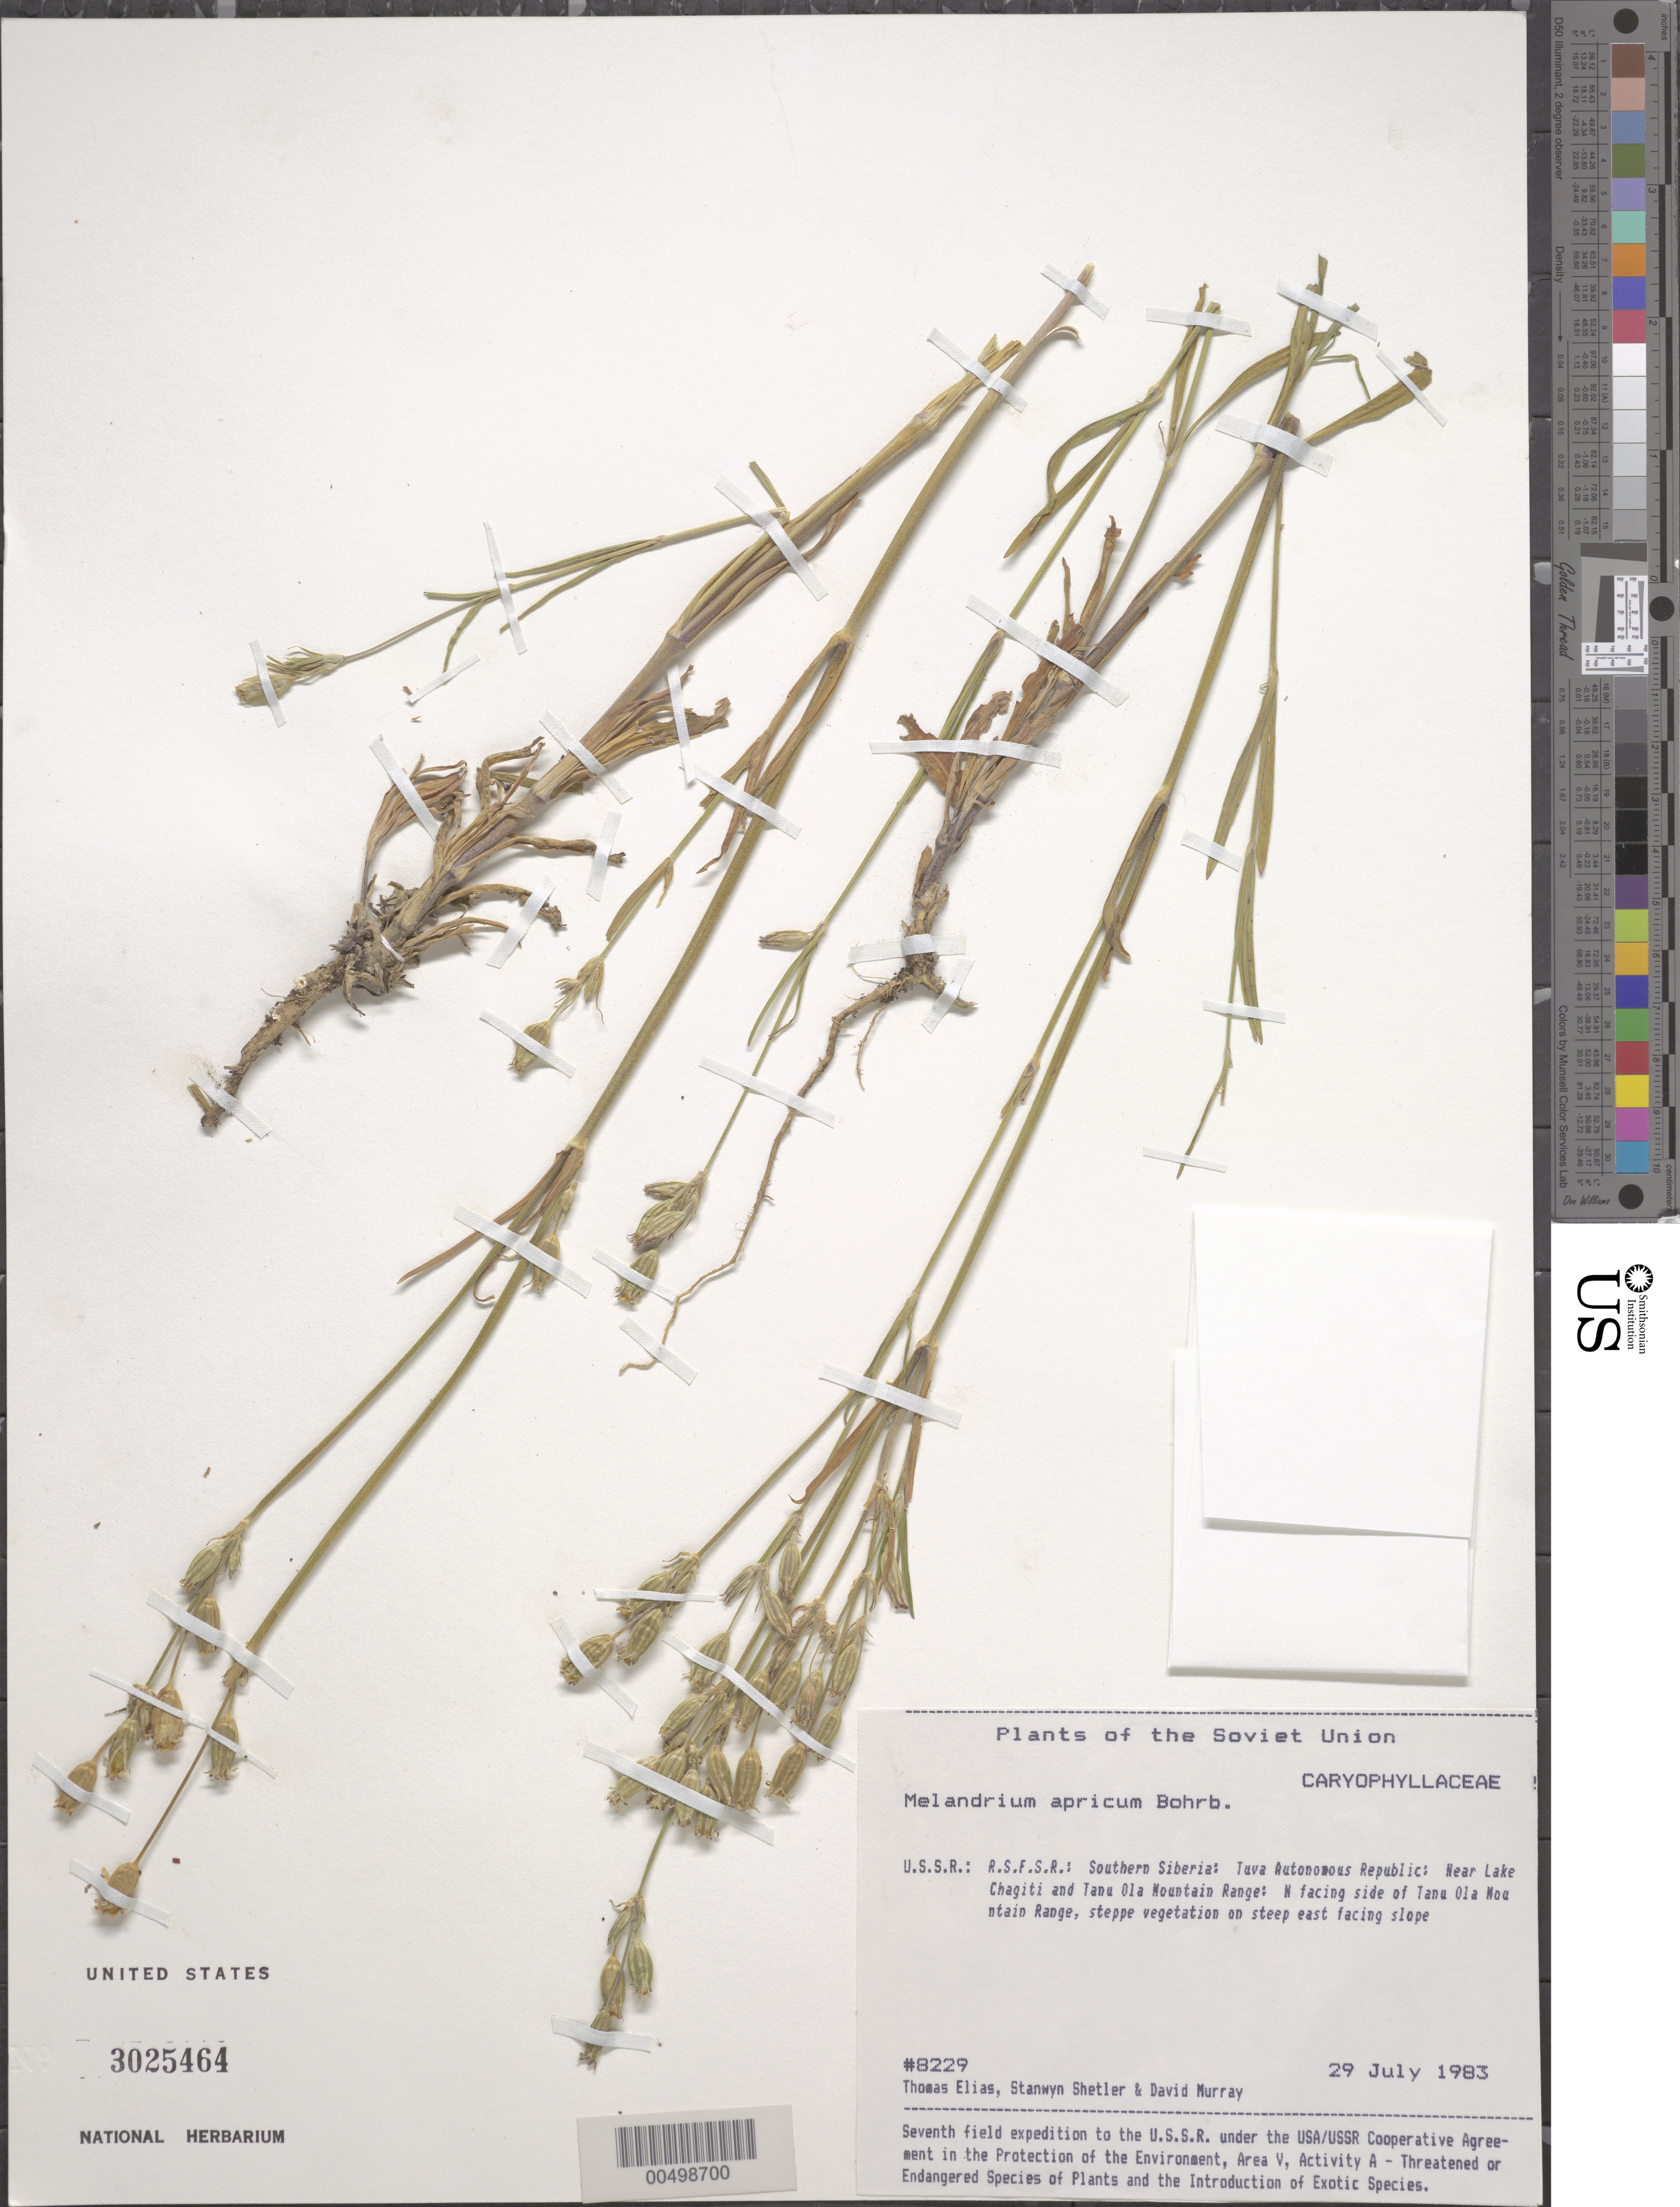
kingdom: Plantae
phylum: Tracheophyta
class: Magnoliopsida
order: Caryophyllales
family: Caryophyllaceae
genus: Silene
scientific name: Silene aprica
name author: Turcz. ex Fisch. & C.A. Mey.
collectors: T. Elias, S. Shetler & D. F. Murray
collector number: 8229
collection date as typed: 29 Jul 1983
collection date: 1983-07-29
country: Russian Federation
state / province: Tuva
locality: Near Lake Chagitai and N-facing side of Tannu-Ola Mountain Range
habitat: steppe vegetation on steep east-facing slope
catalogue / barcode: US 3025464